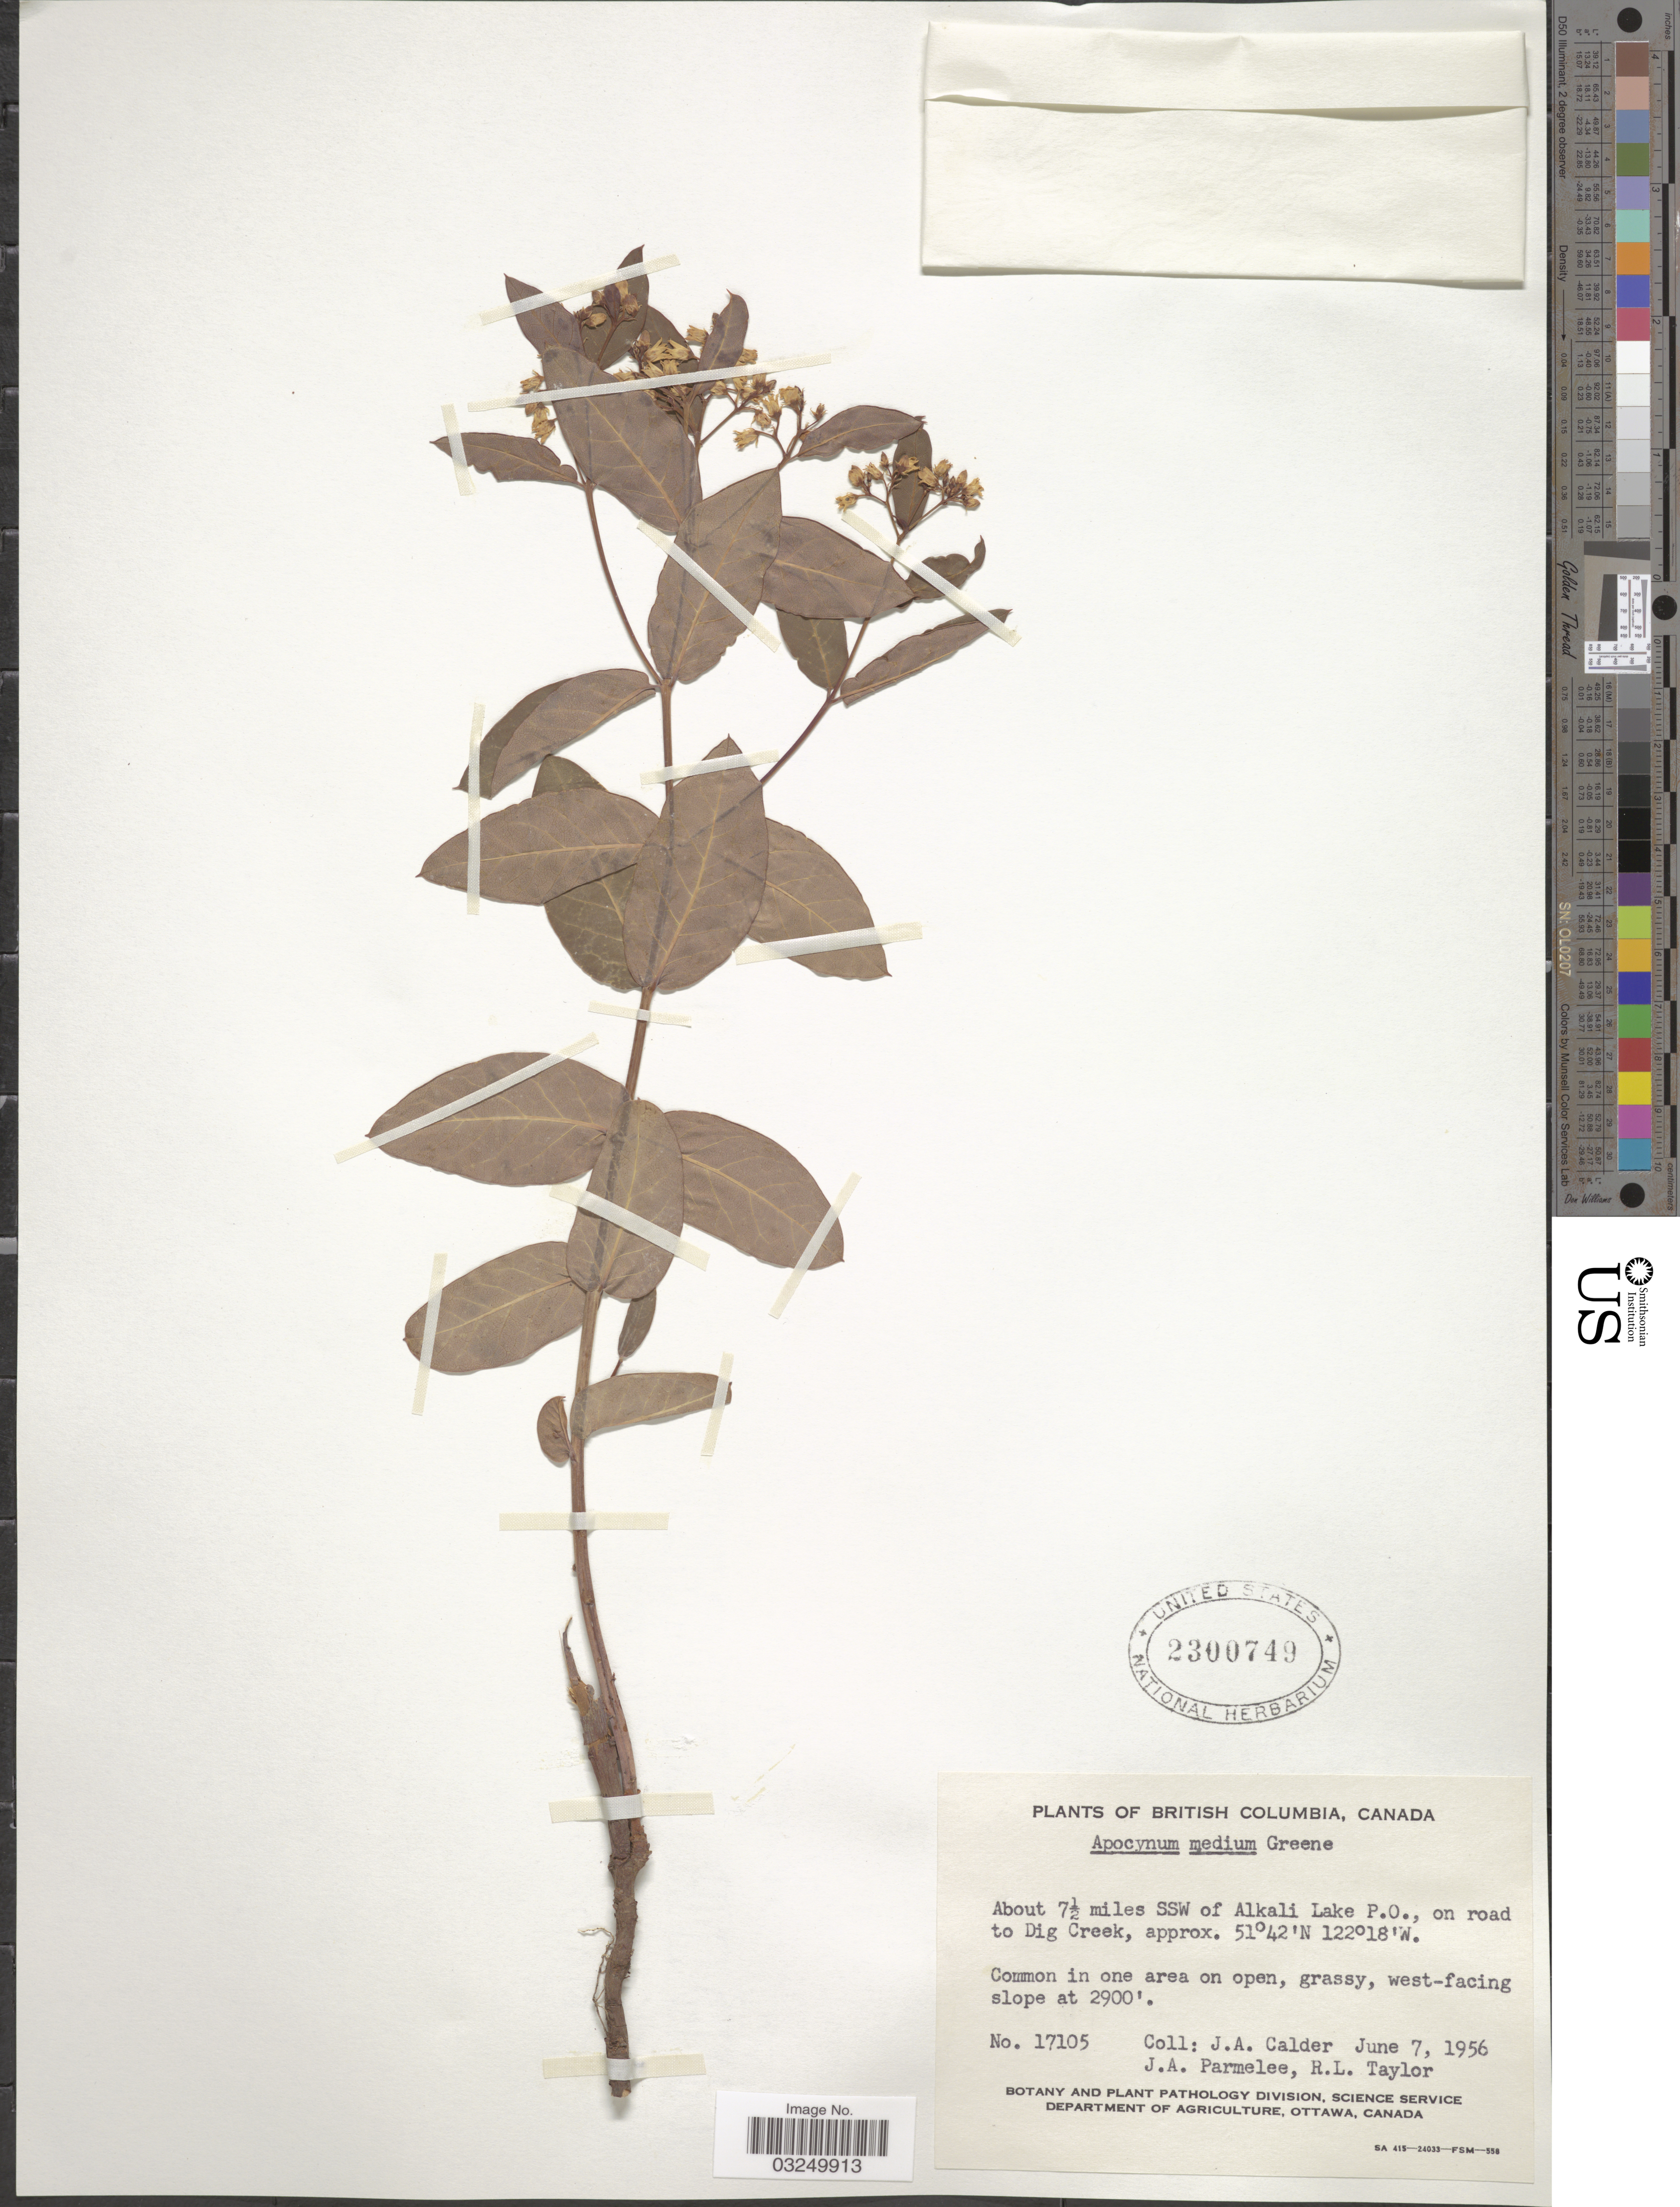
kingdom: Plantae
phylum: Tracheophyta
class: Magnoliopsida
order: Gentianales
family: Apocynaceae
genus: Apocynum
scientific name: Apocynum medium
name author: Greene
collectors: J. A. Calder, J. A. Parmelee & R. Taylor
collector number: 17105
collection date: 1956-06-07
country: Canada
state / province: British Columbia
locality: About 7½ miles SSW of Alkali Lake P.O., on road to Dig Creek.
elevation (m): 884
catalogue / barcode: US 2300749